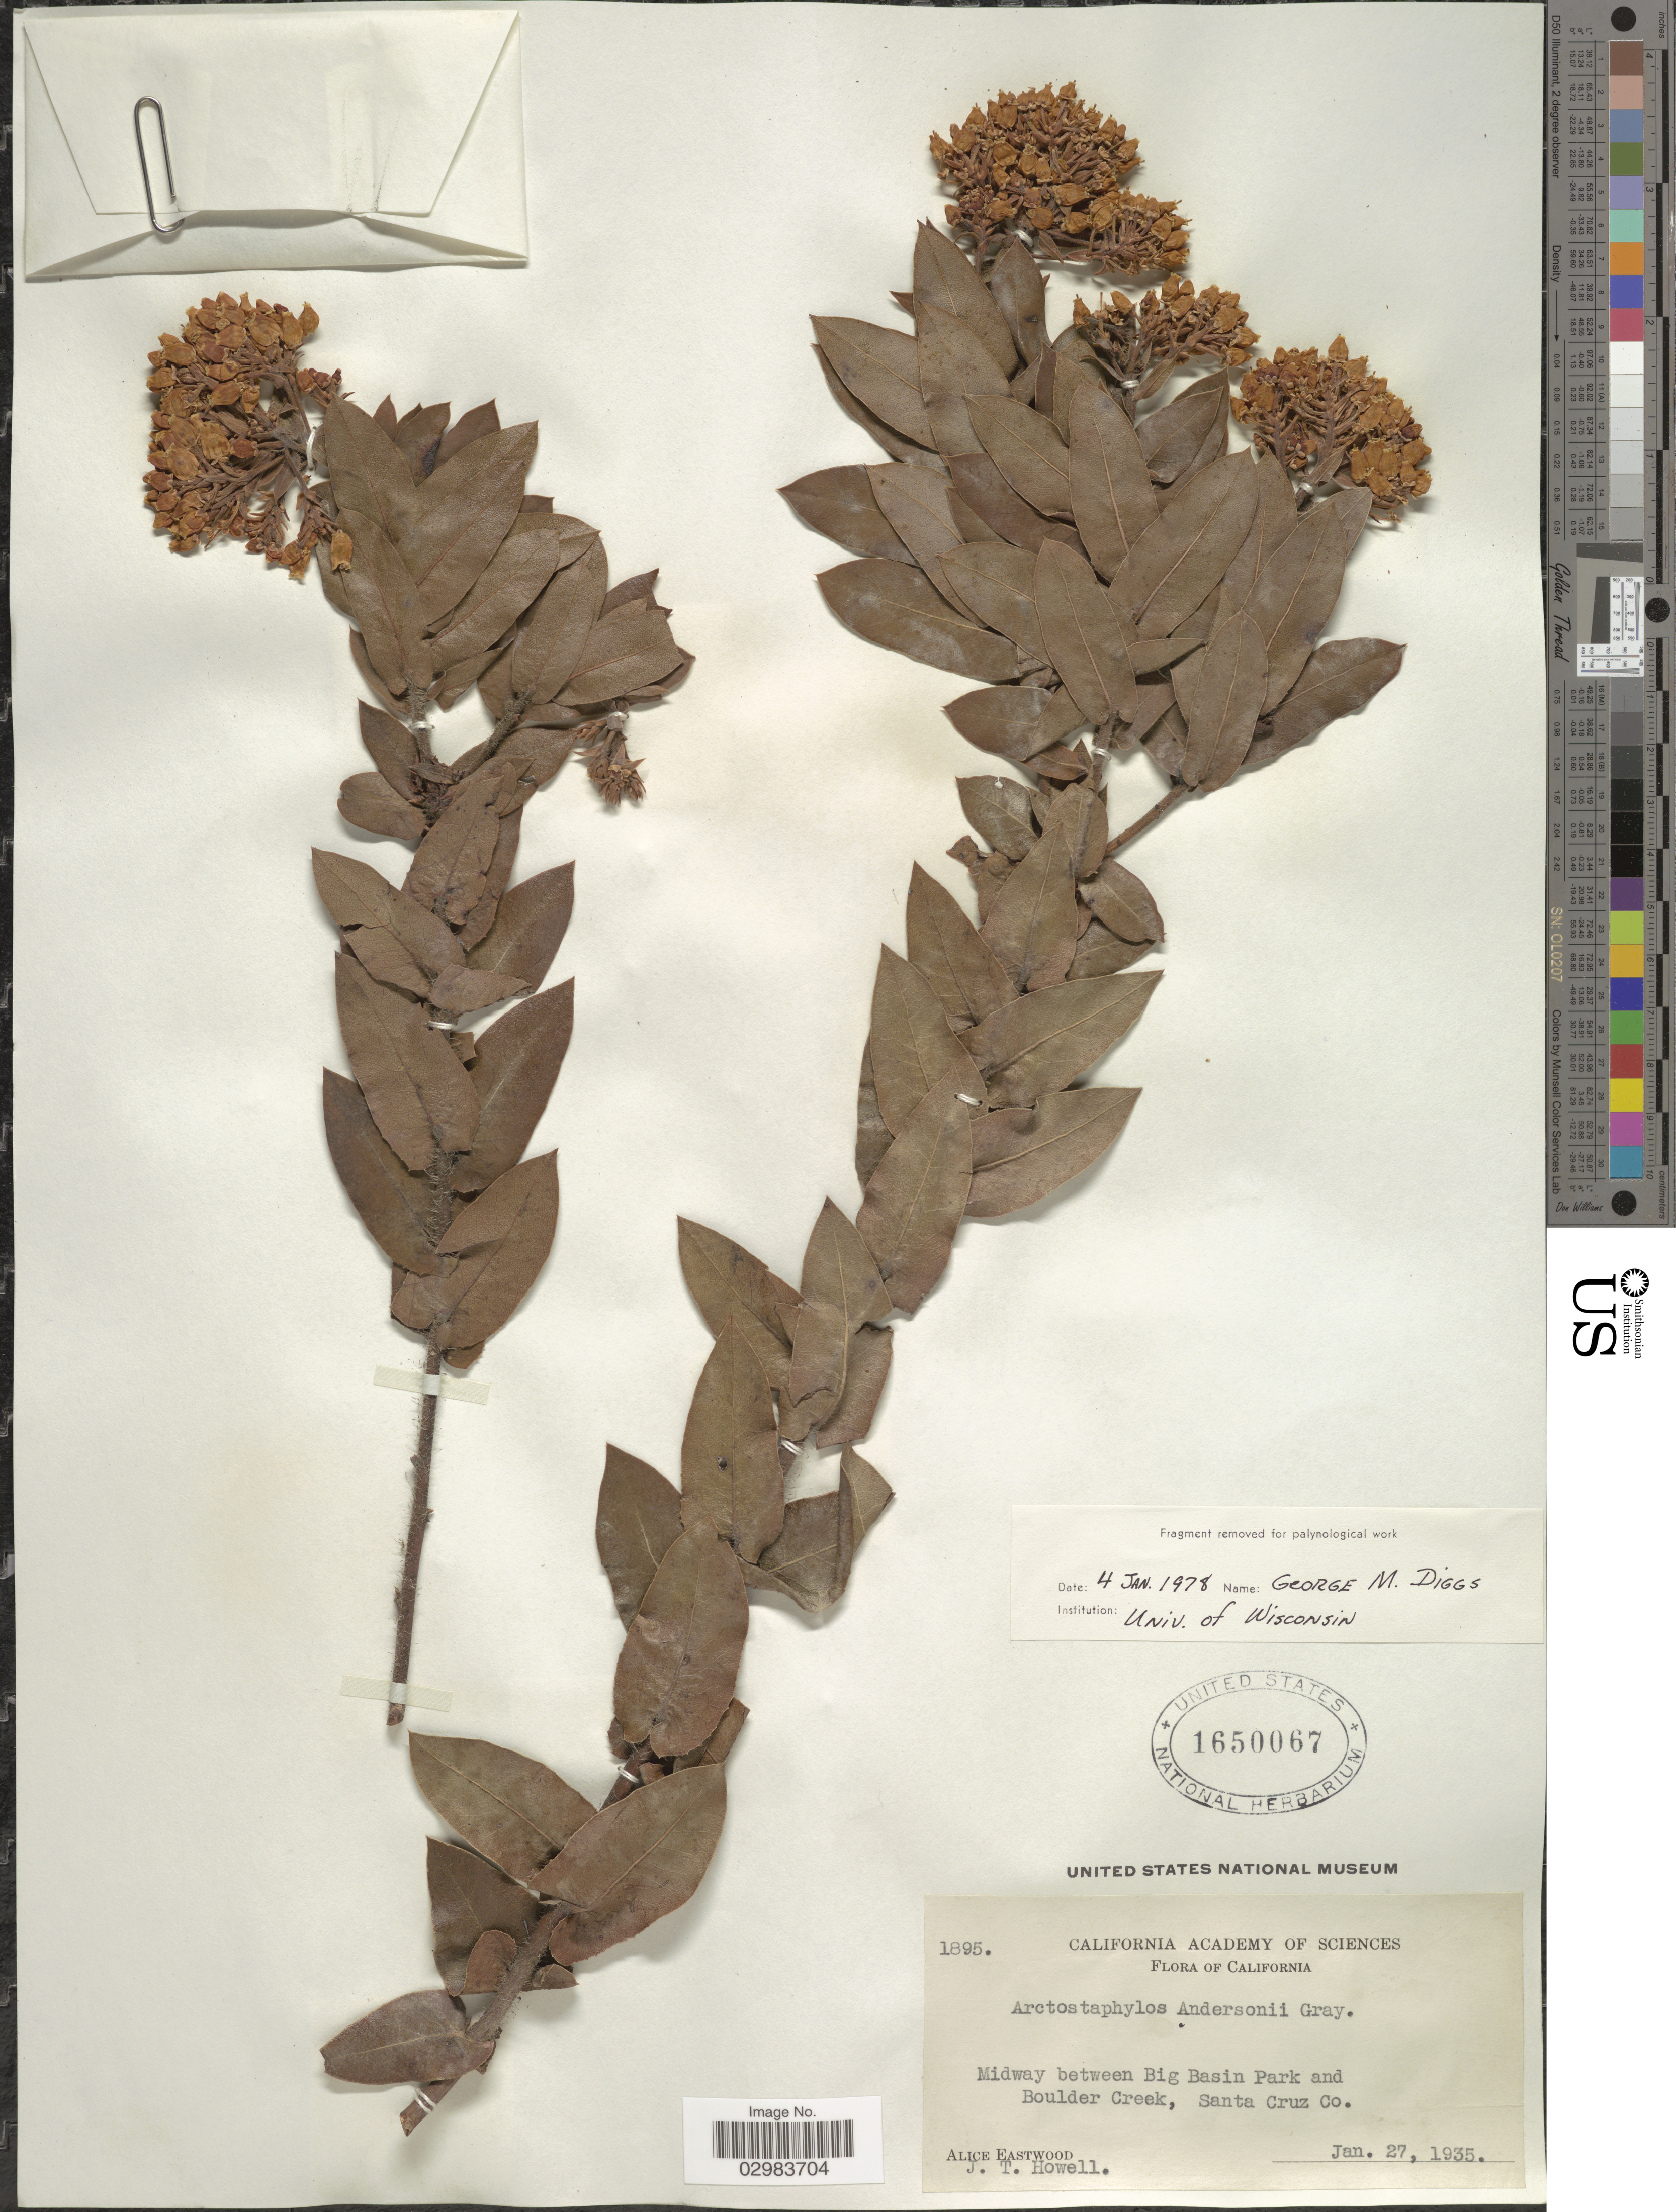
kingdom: Plantae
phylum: Tracheophyta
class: Magnoliopsida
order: Ericales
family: Ericaceae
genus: Arctostaphylos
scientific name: Arctostaphylos andersonii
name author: A. Gray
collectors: A. Eastwood & J. T. Howell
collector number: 1895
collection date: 1935-01-27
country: United States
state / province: California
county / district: Santa Cruz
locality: Midway between Big Basin Park and Boulder Creek, Santa Cruz Co.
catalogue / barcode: US 1650067